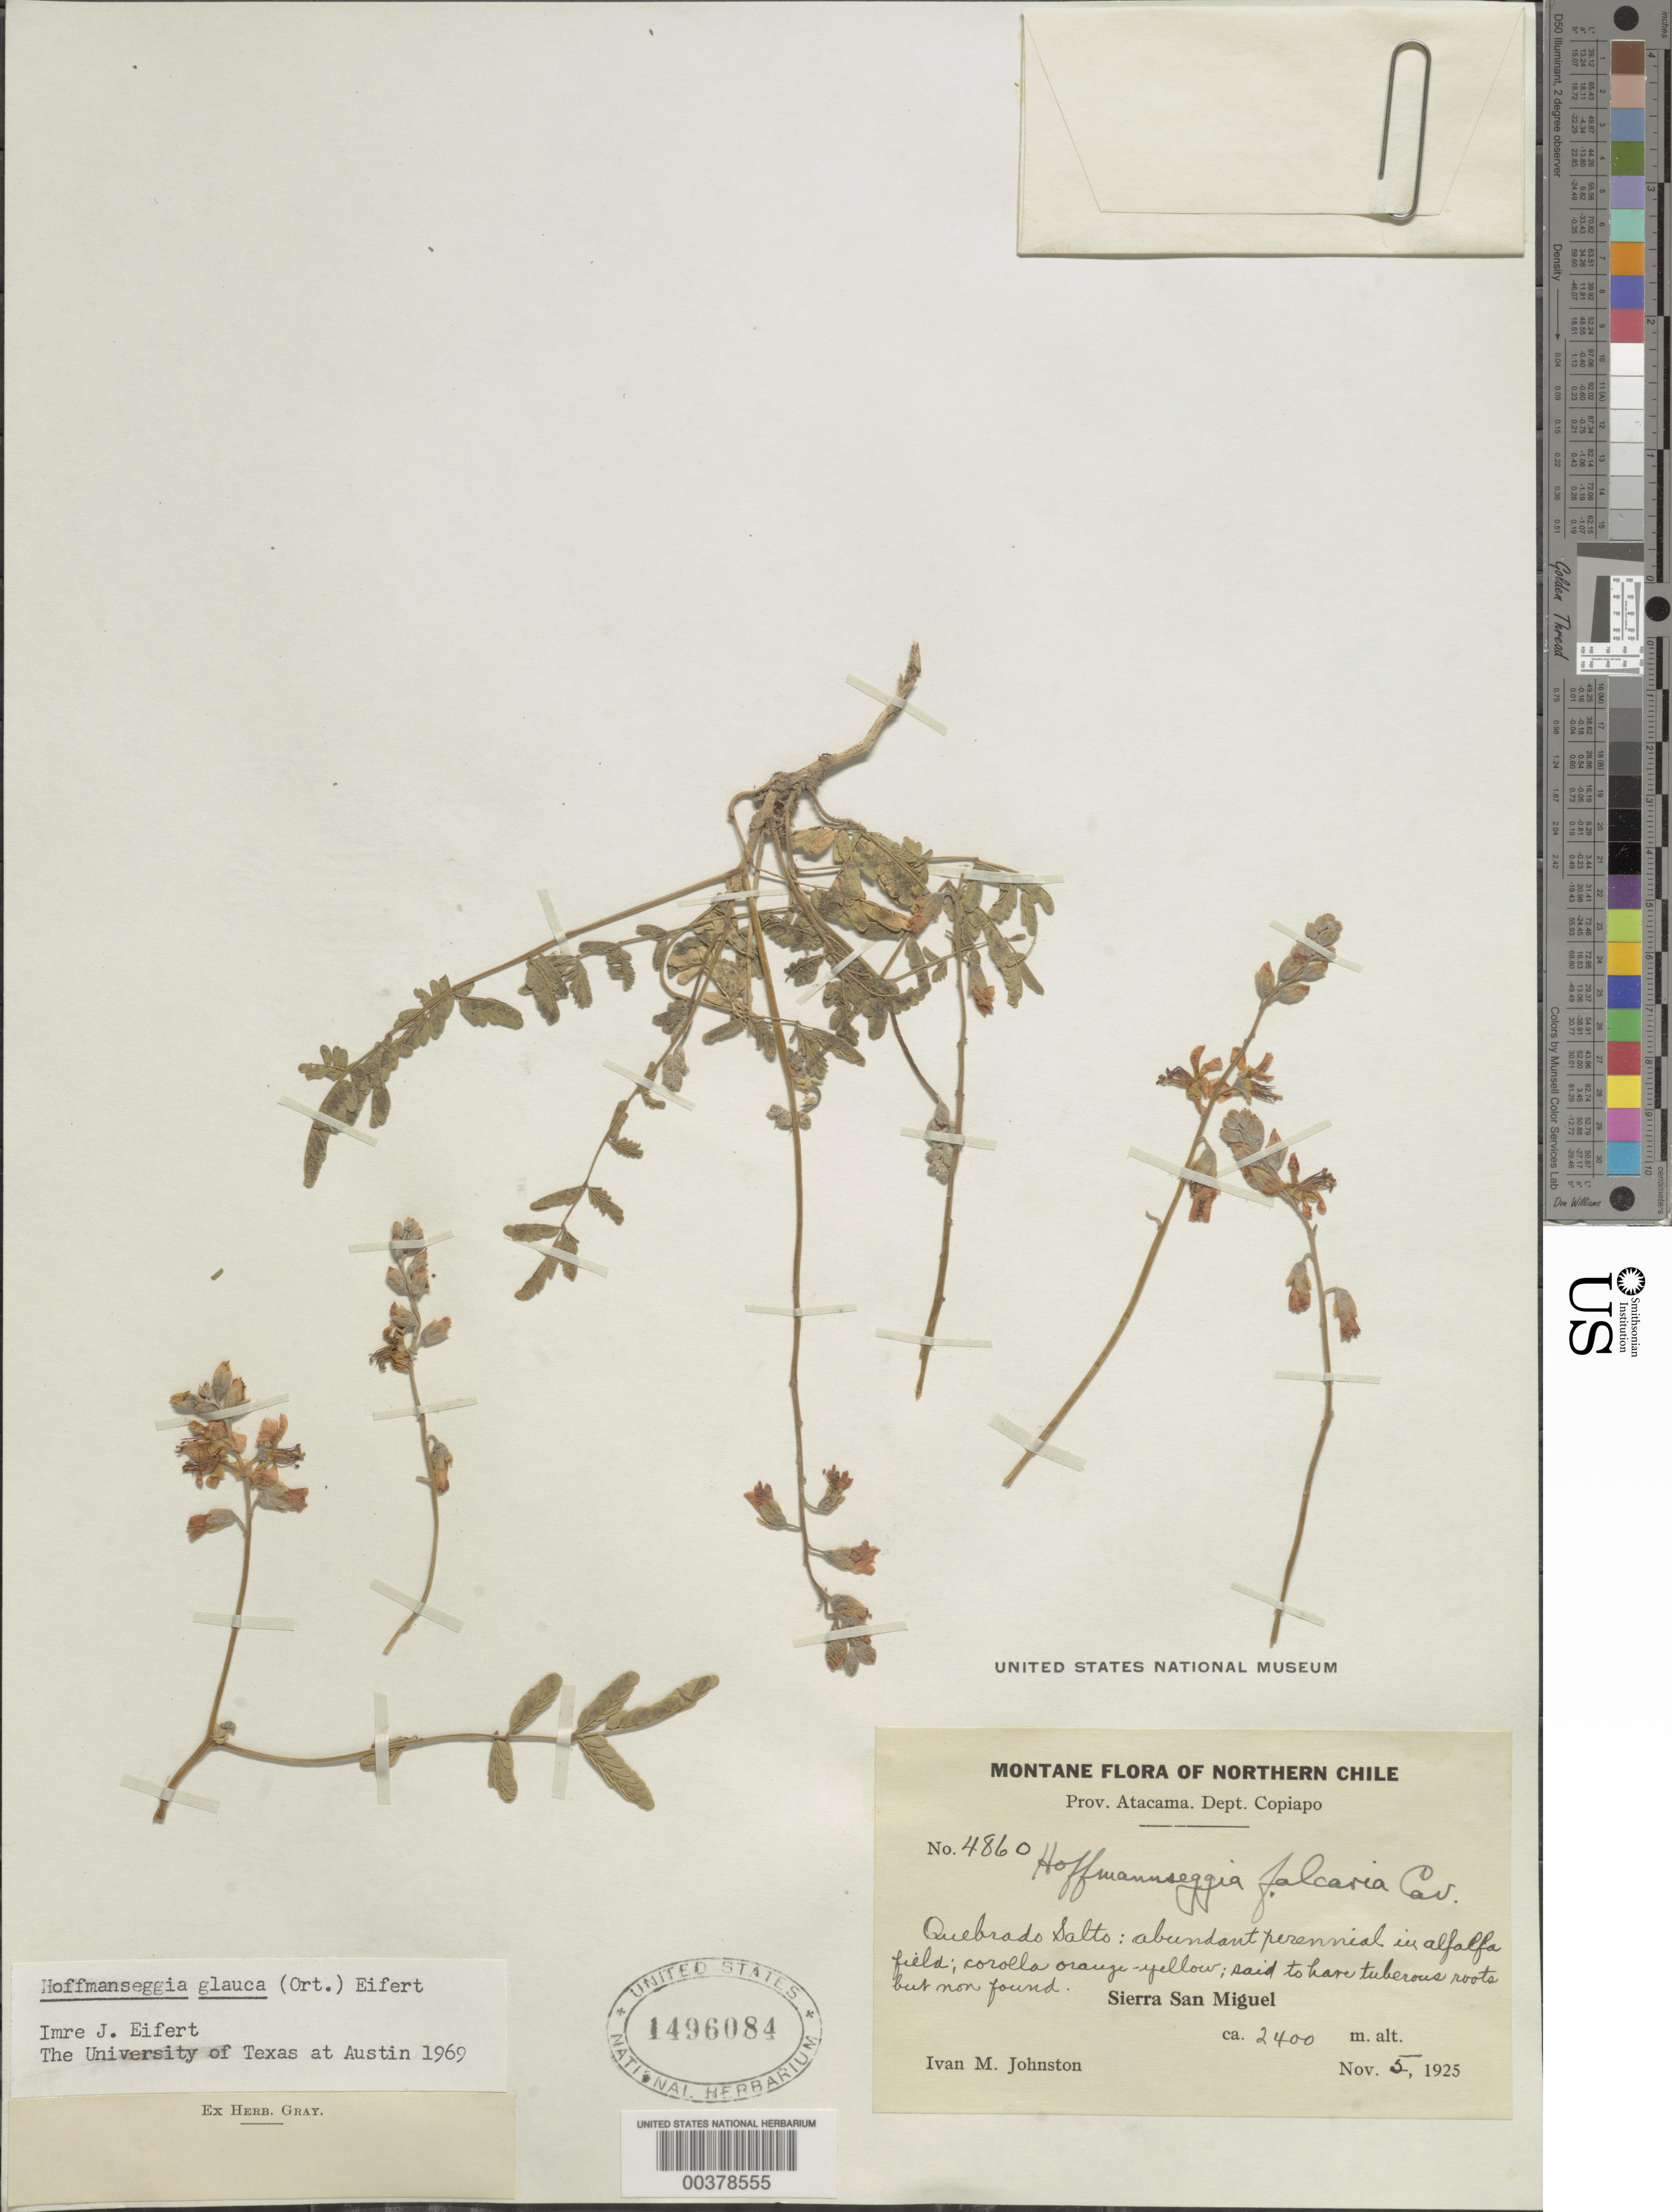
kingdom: Plantae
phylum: Tracheophyta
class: Magnoliopsida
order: Fabales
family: Fabaceae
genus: Hoffmannseggia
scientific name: Hoffmannseggia glauca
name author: (Ortega) Eifert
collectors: I.M. Johnston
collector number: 4860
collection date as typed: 05 Nov 1925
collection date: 1925-11-05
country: Chile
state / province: Atacama (III)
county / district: Copiapó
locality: Sierra san miguel; quebrado salto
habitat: Alfalfa field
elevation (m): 2400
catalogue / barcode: US 1496084